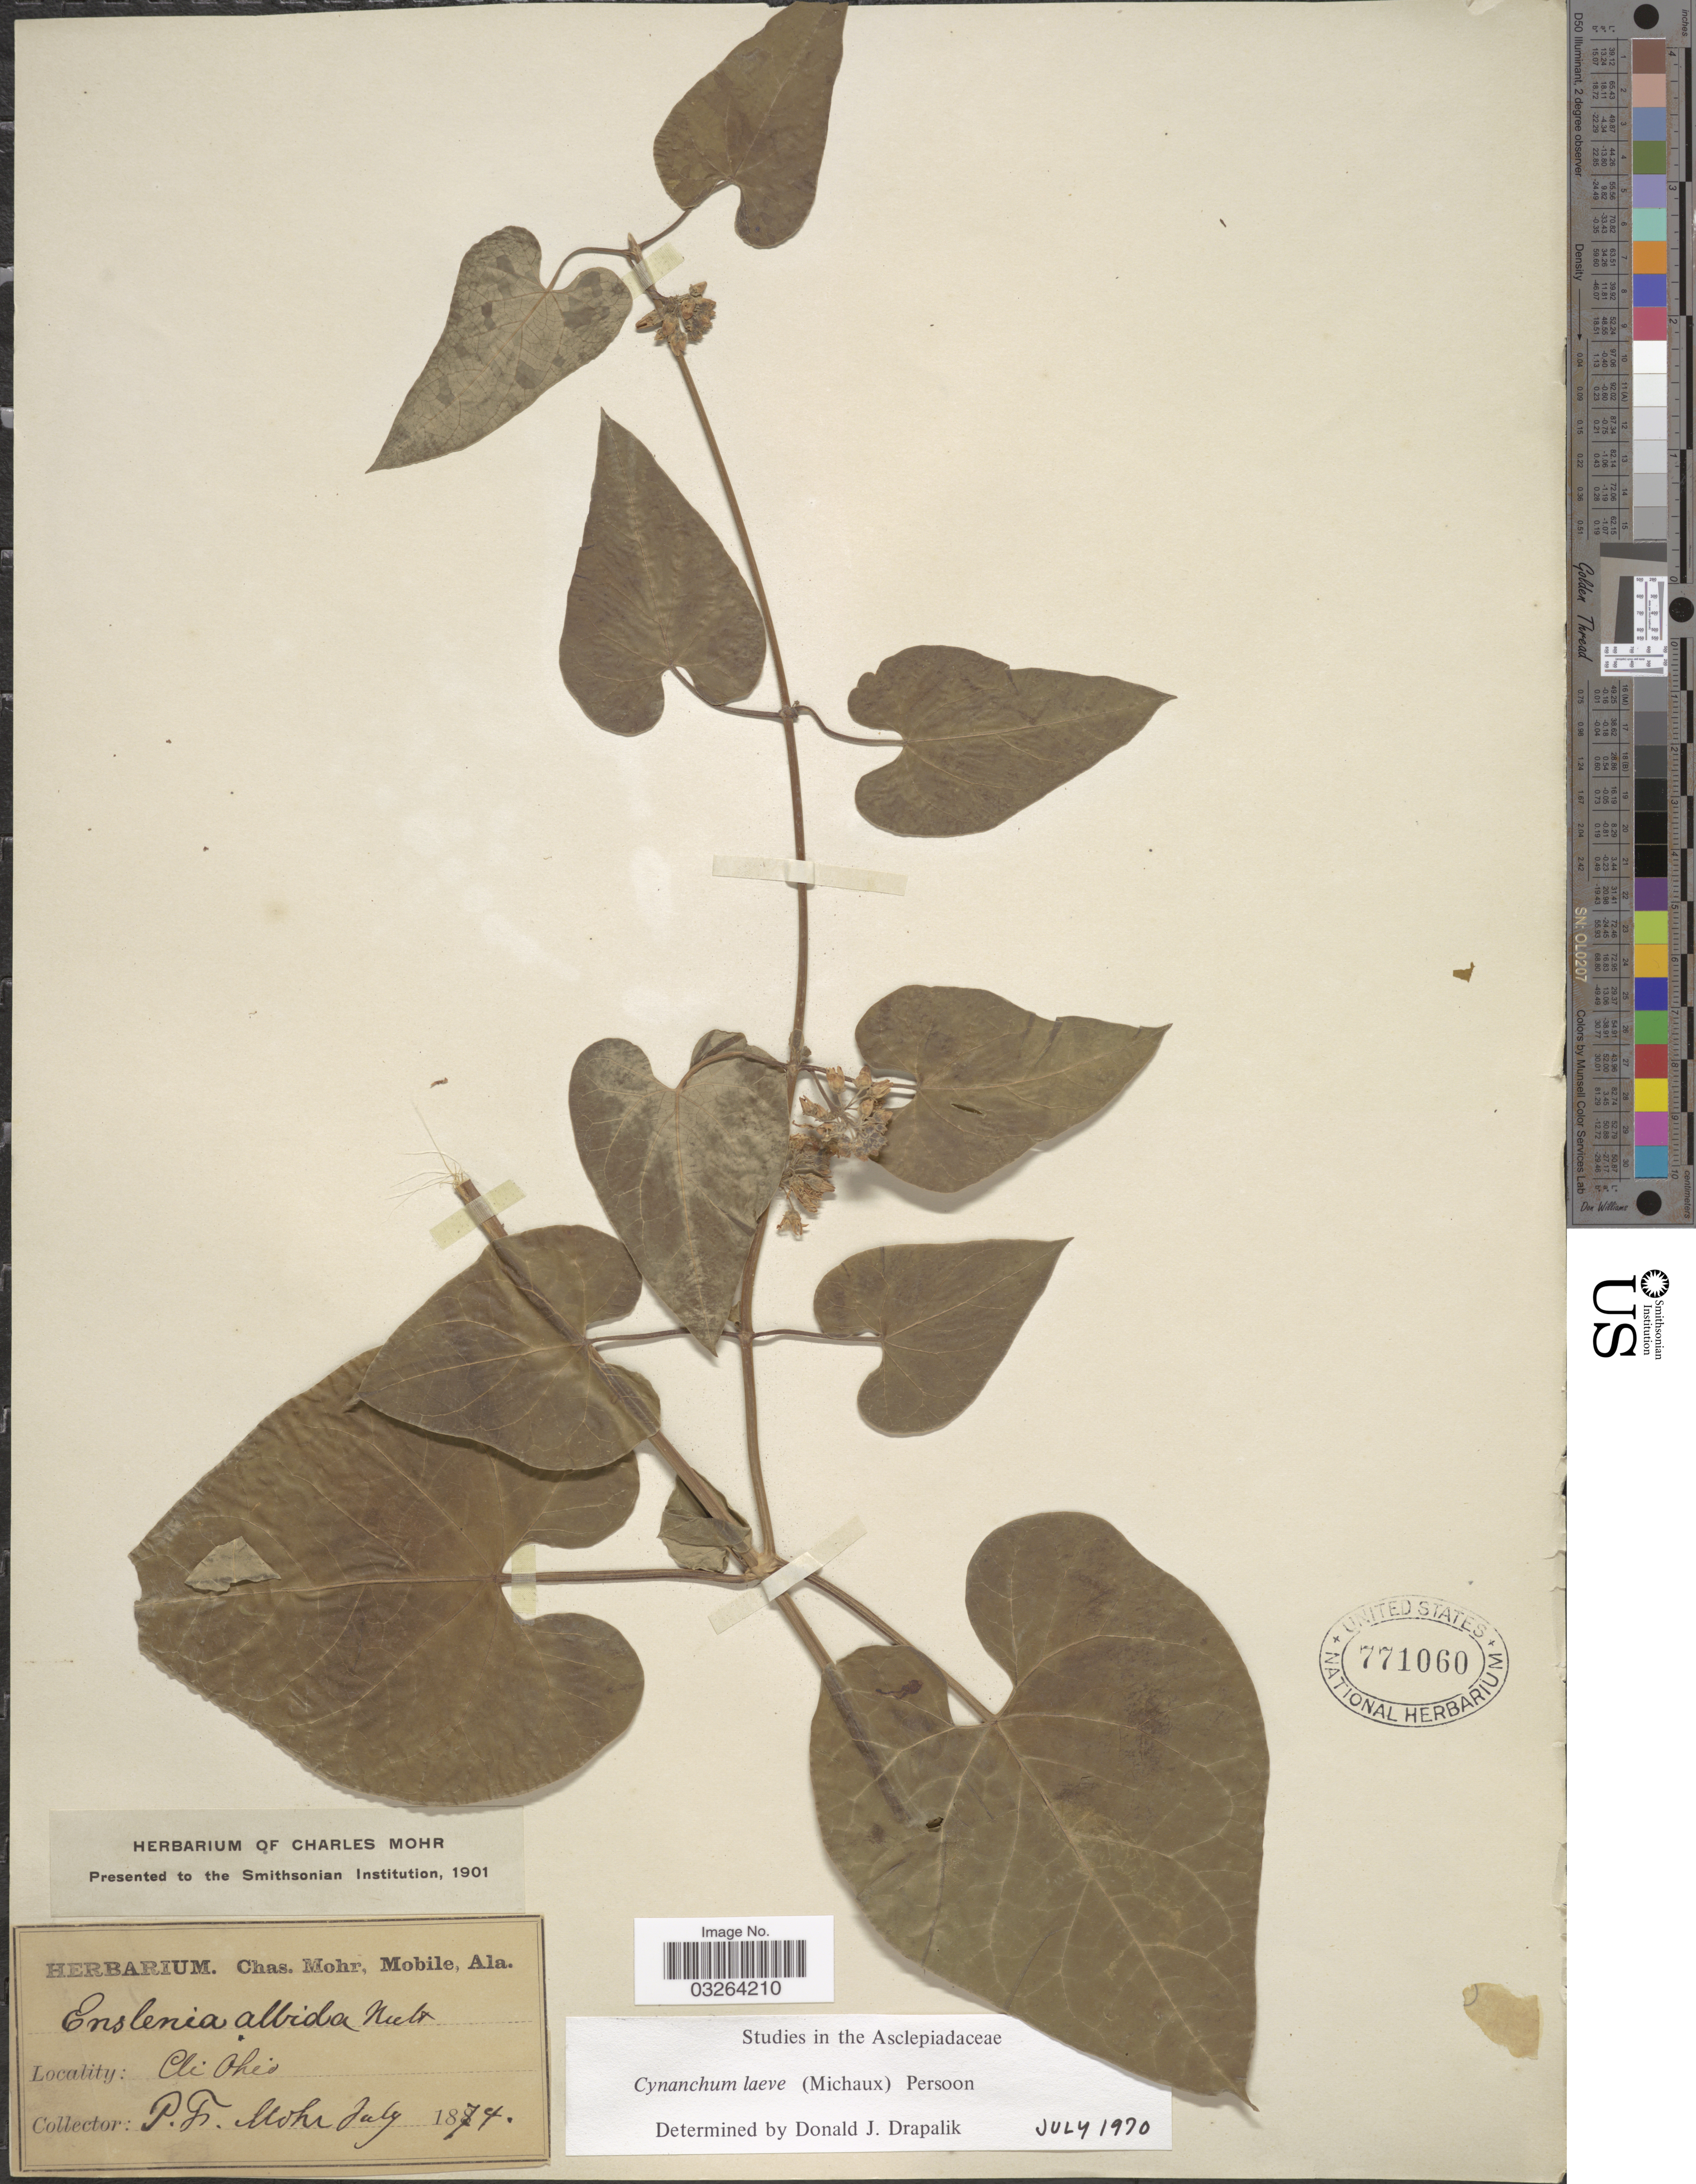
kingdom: Plantae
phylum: Tracheophyta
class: Magnoliopsida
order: Gentianales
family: Apocynaceae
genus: Cynanchum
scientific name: Cynanchum laeve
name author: (Michx.) Pers.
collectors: P. F. Mohr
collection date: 1874-07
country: United States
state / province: Ohio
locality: Cli.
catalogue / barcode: US 771060